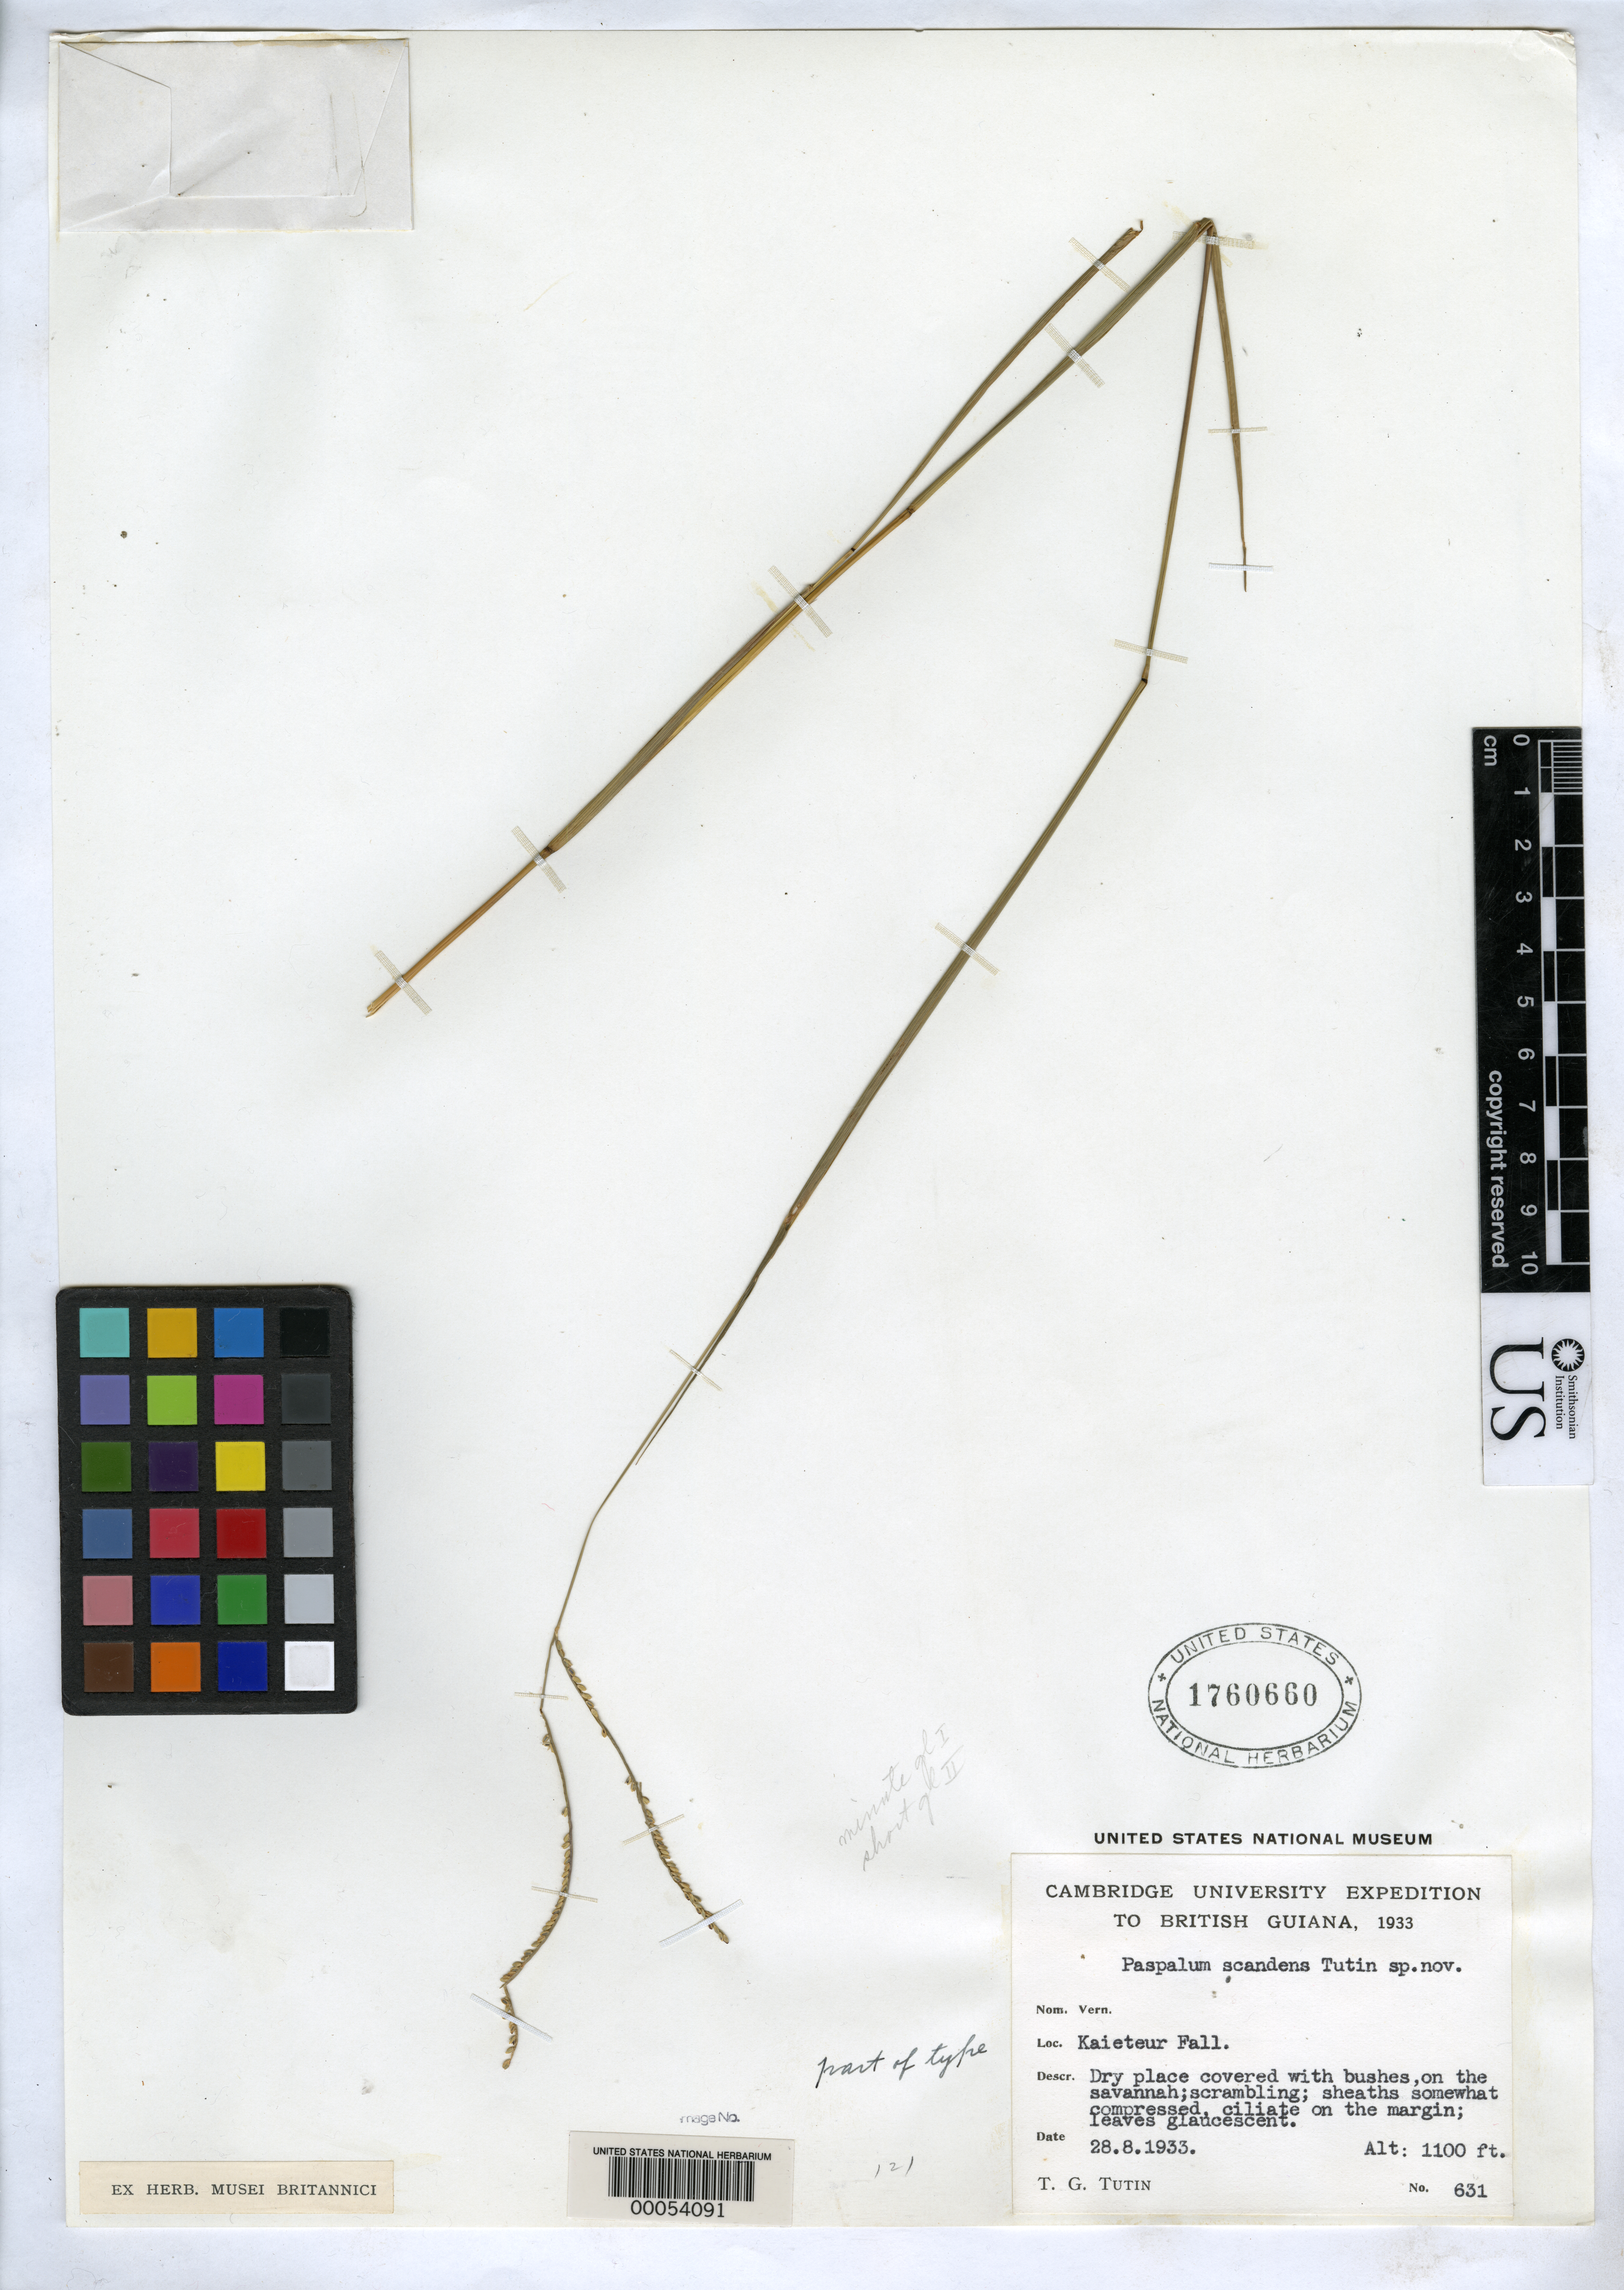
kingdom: Plantae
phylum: Tracheophyta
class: Liliopsida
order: Poales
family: Poaceae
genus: Paspalum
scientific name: Paspalum scandens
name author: Tutin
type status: Type Fragment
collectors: T. G. Tutin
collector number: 631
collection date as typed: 28 Aug 1933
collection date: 1933-08-28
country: Guyana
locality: Potaro River, Kaieteur Fall; alt. 1100 ft.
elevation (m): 335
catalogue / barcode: US 1760660